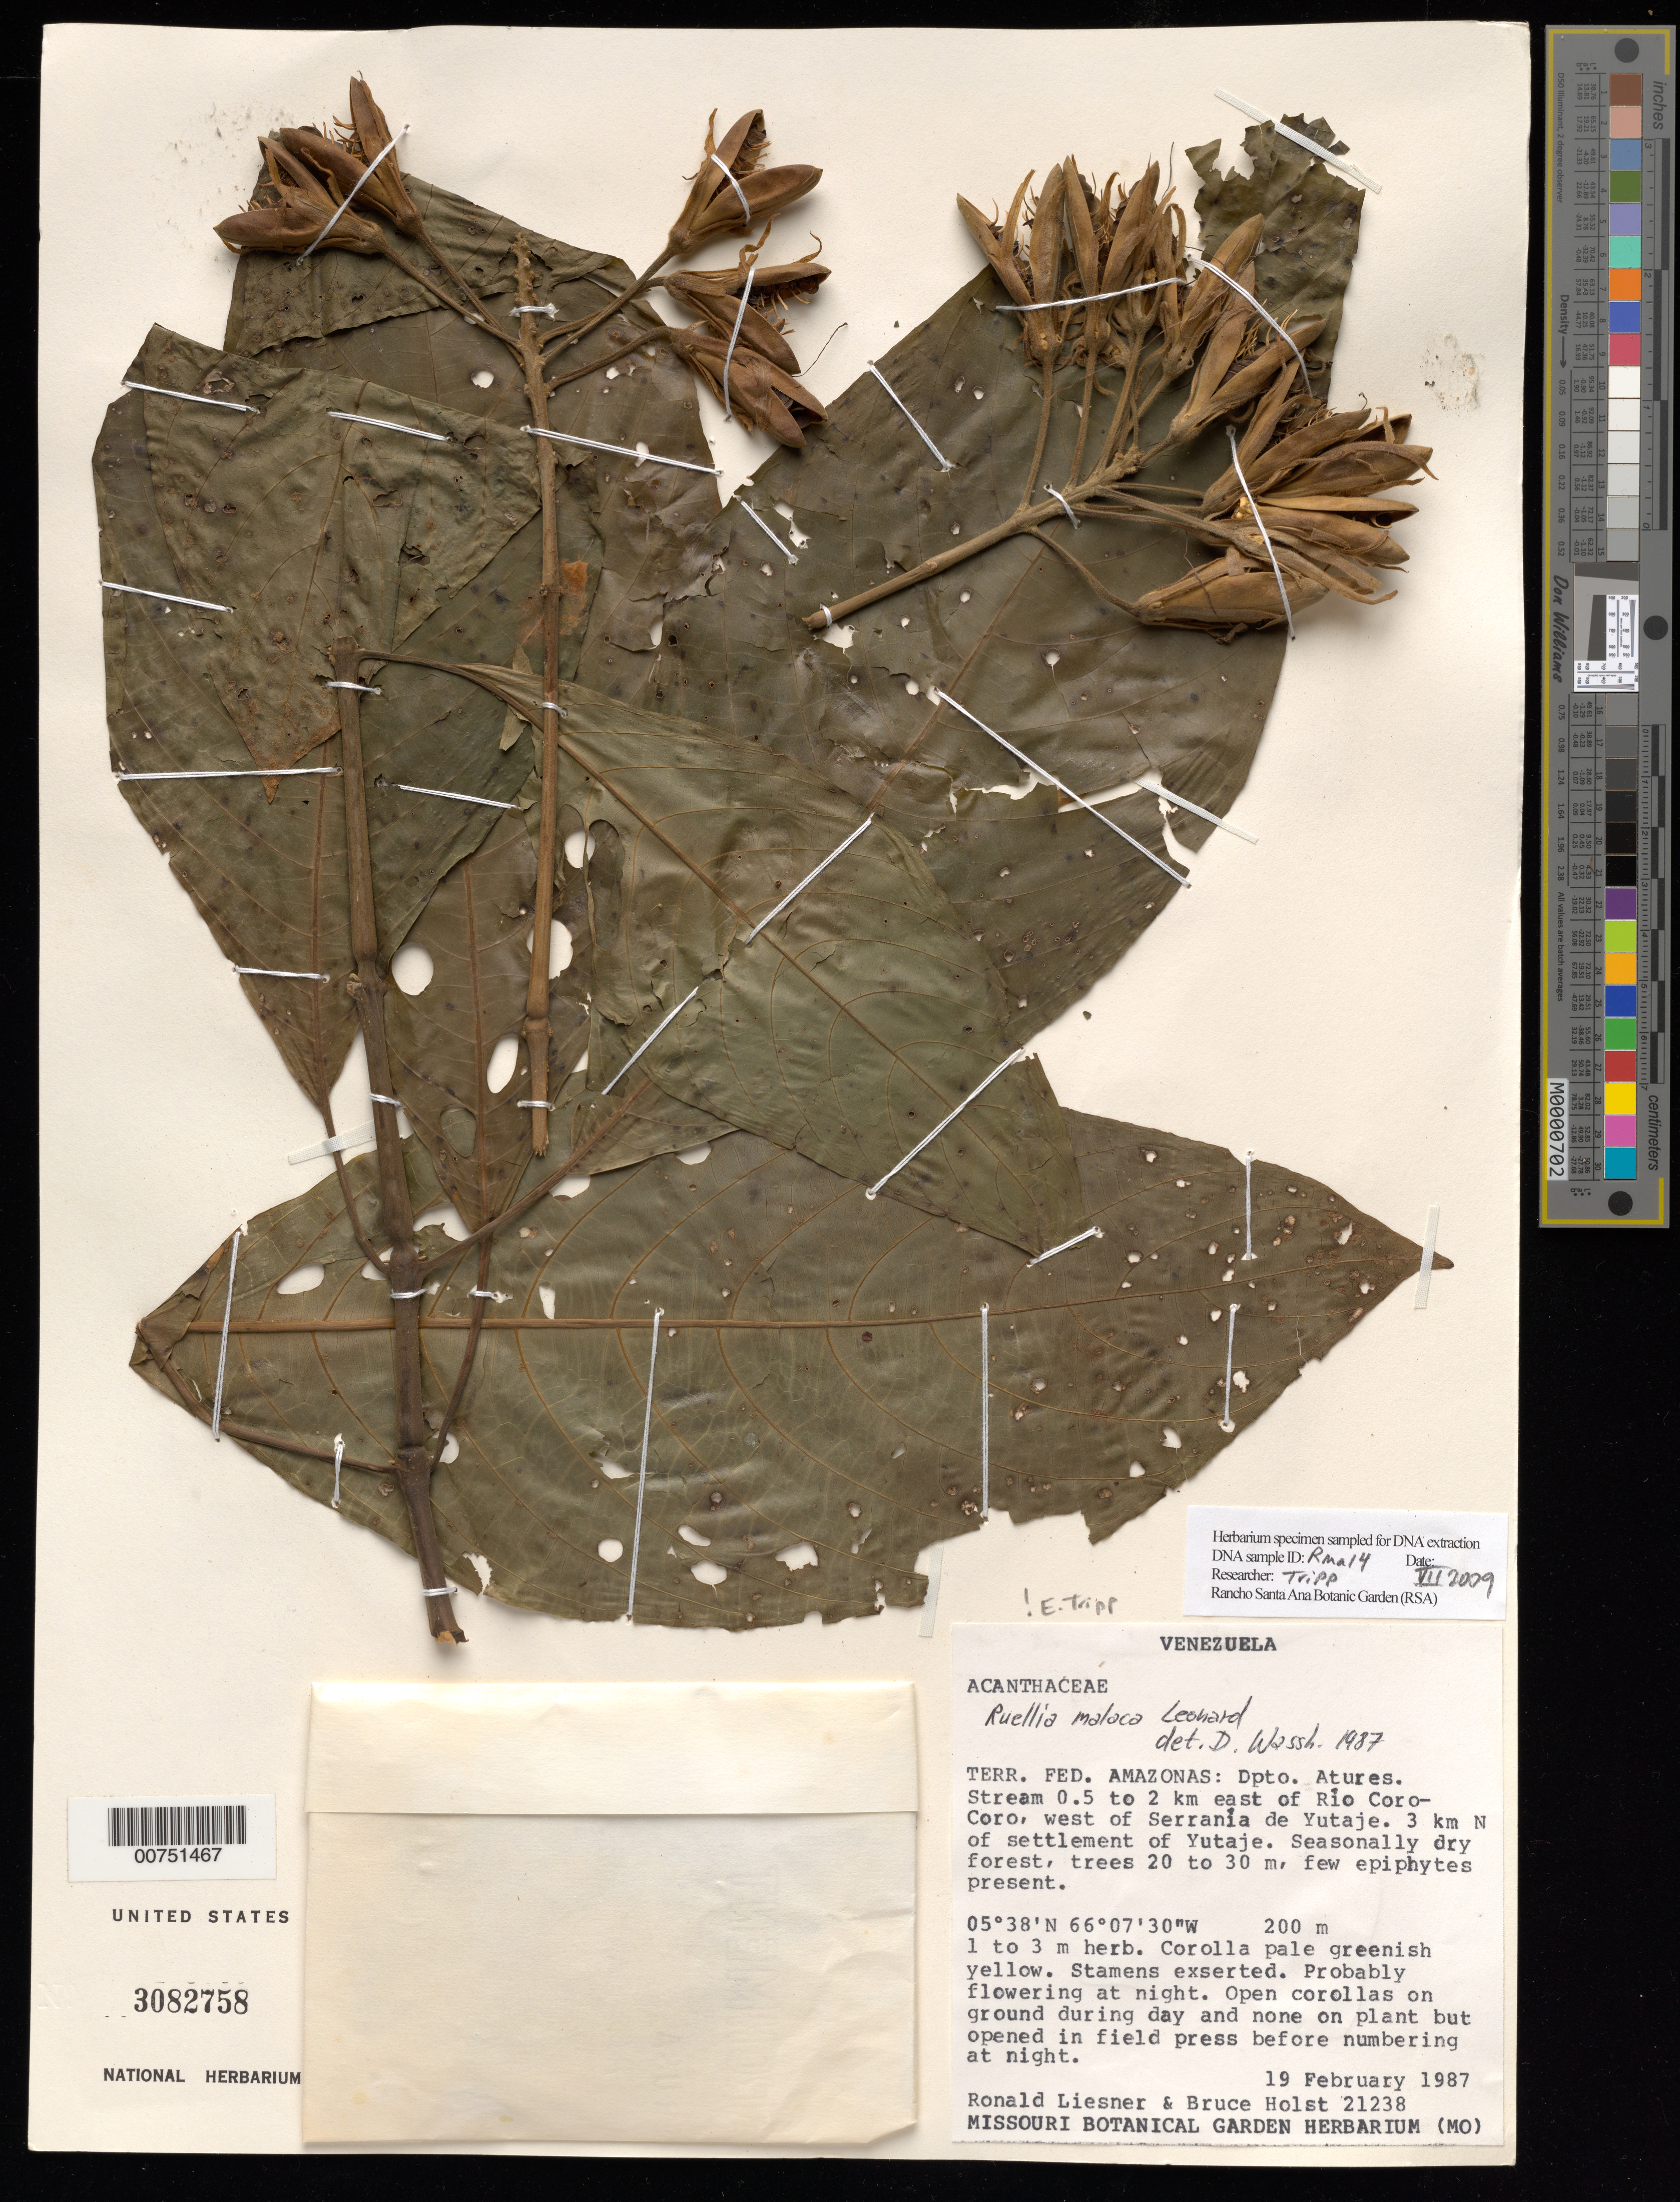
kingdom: Plantae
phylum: Tracheophyta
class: Magnoliopsida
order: Lamiales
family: Acanthaceae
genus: Ruellia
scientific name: Ruellia malaca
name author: Leonard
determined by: Wasshausen, Dieter C., (BOT), Smithsonian Institution - National Museum of Natural History (UNITED STATES)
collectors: R. L. Liesner & B. Holst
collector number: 21238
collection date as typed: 19-Feb-87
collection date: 1987-02-19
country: Venezuela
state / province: Amazonas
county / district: Atures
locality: Río Coro-Coro, 0.5-2 km E of, W of Serrania de Yutajé; 3 km N of settlement of Yutajé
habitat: Seasonally dry forest, trees 20 to 30 m, few epiphytes present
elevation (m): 200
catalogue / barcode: US 3082758